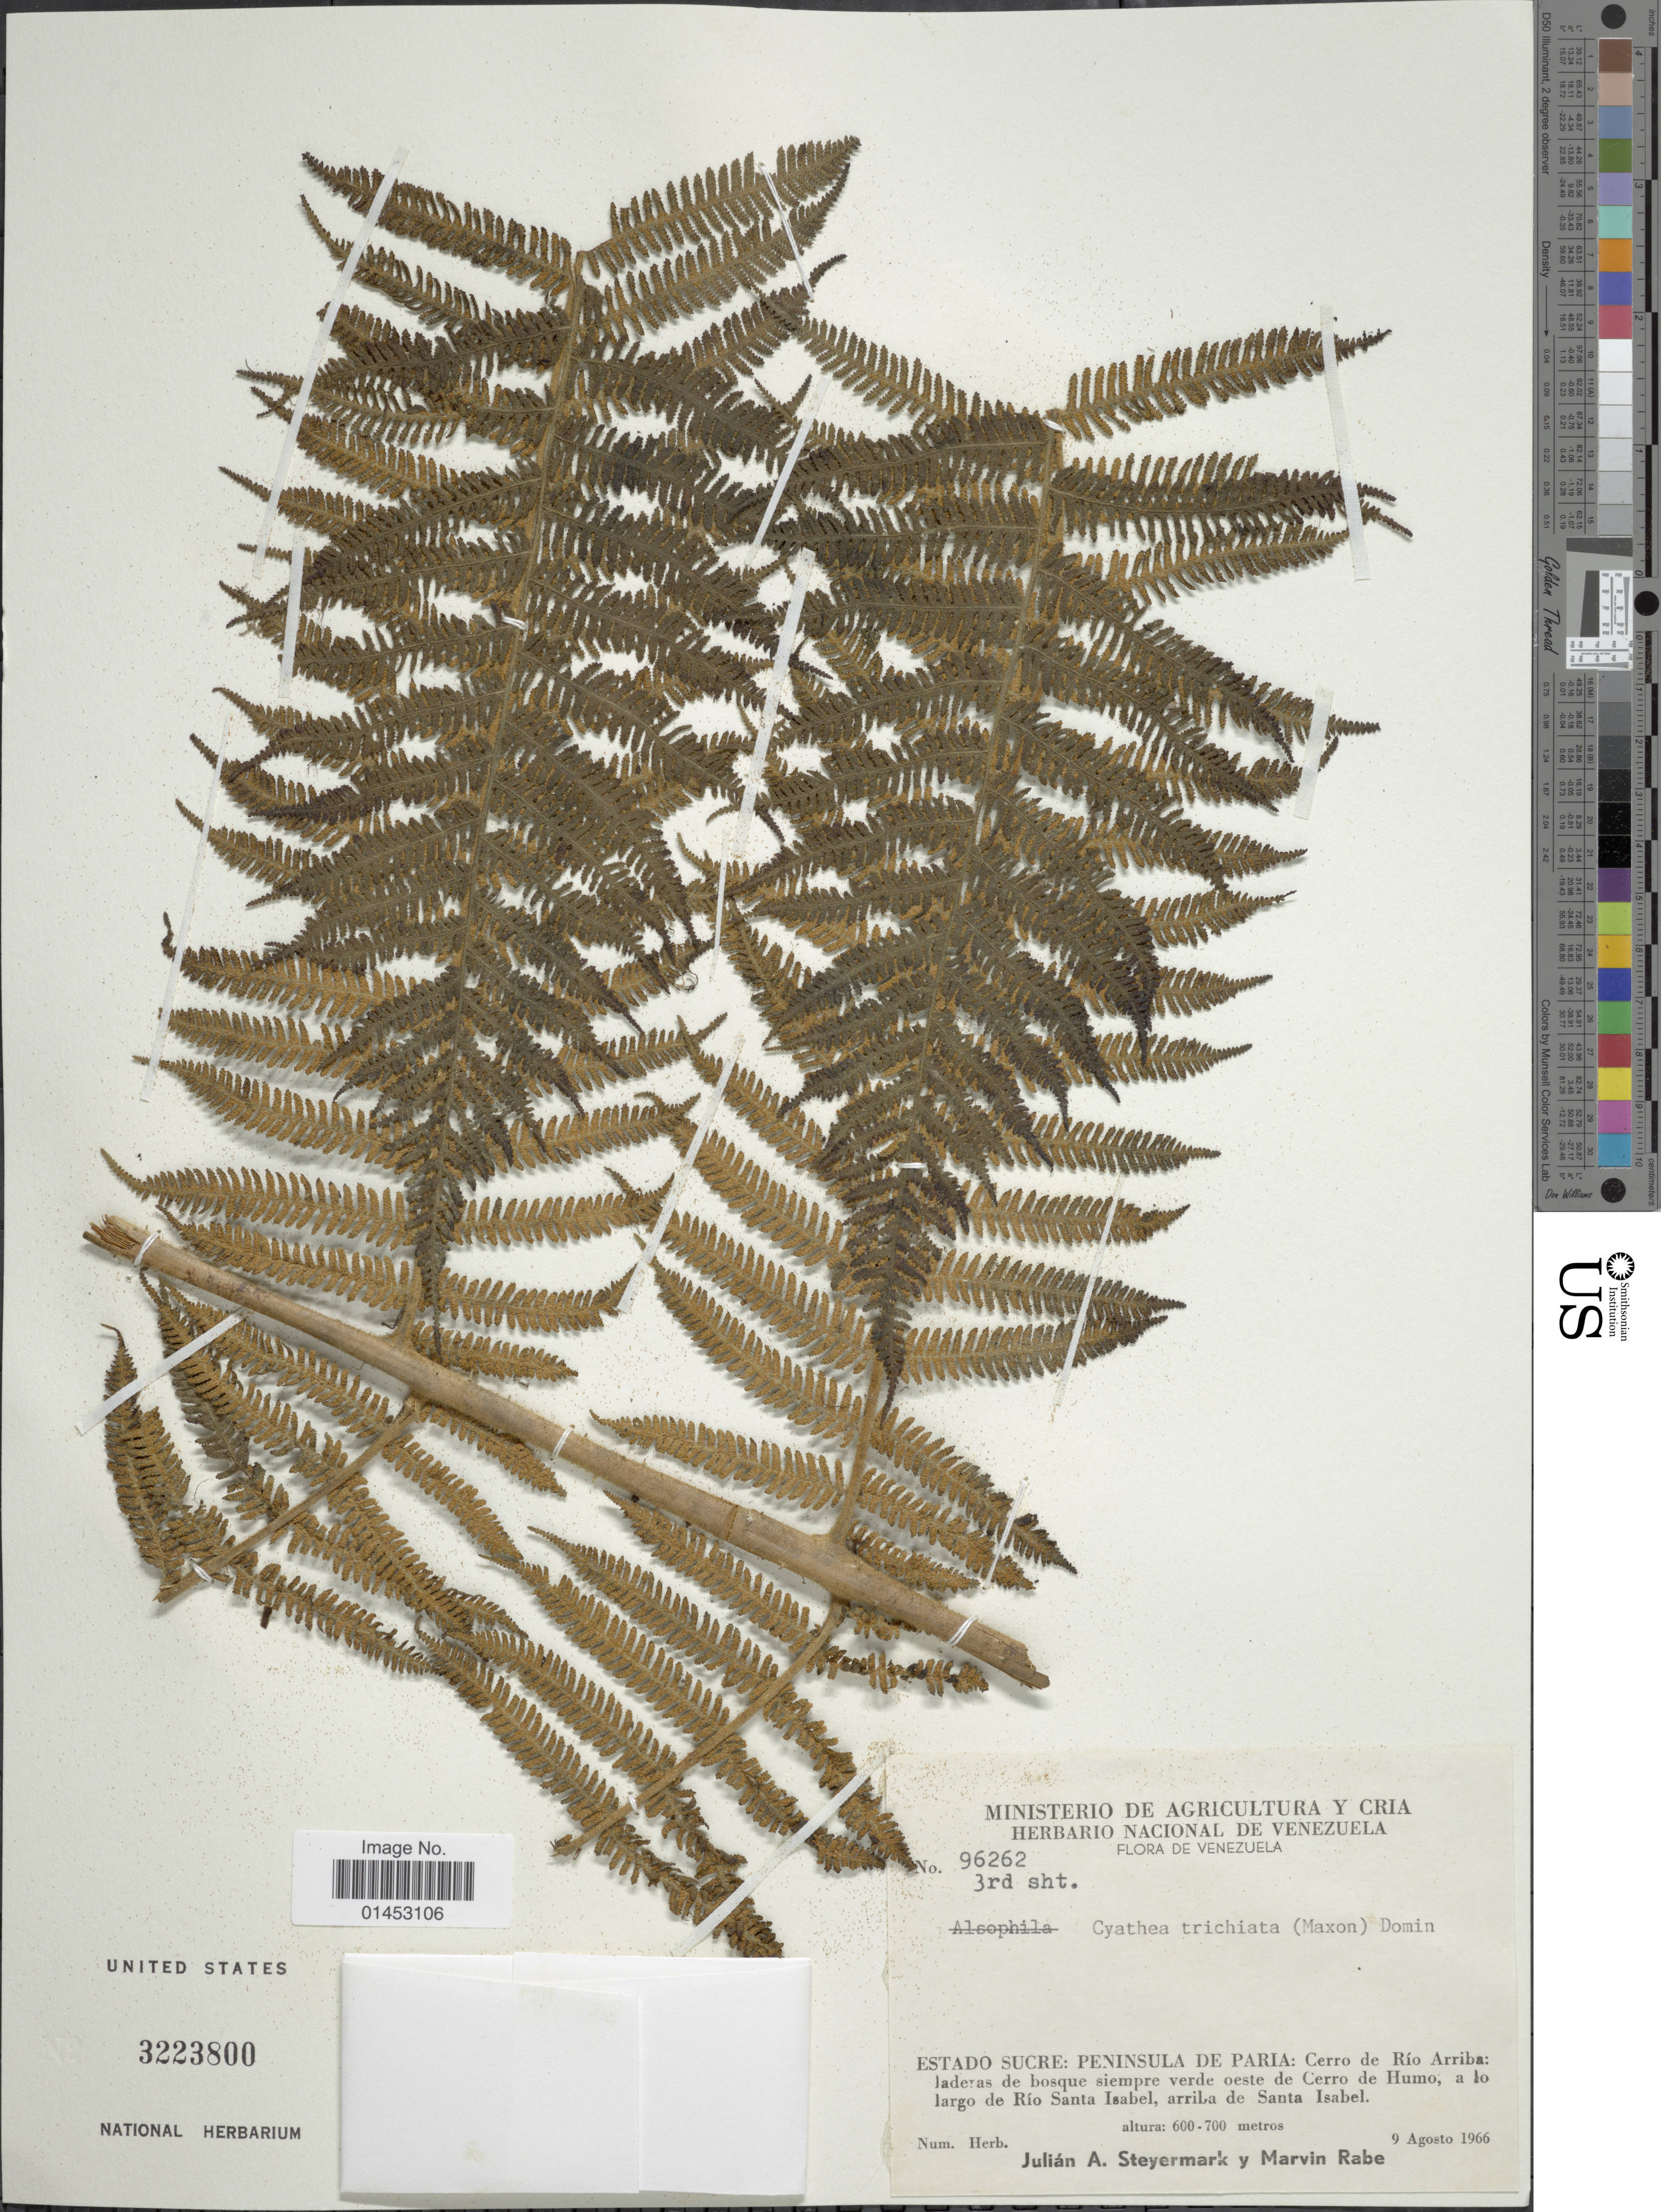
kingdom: Plantae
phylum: Tracheophyta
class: Polypodiopsida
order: Cyatheales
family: Cyatheaceae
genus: Cyathea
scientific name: Cyathea trichiata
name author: (Maxon) Domin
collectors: J. Steyermark & M. Rabe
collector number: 96262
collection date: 1966-08-09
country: Colombia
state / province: Sucre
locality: Estado Sucre: Peninsula de Paria: Cerro de RIo Arriba: laderas de bosque siempre verde oeste de Cerro de Humo, a lo largo de Rio Santa Isabel, arriba de Santa Isabel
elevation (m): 600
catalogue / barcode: US 3223800